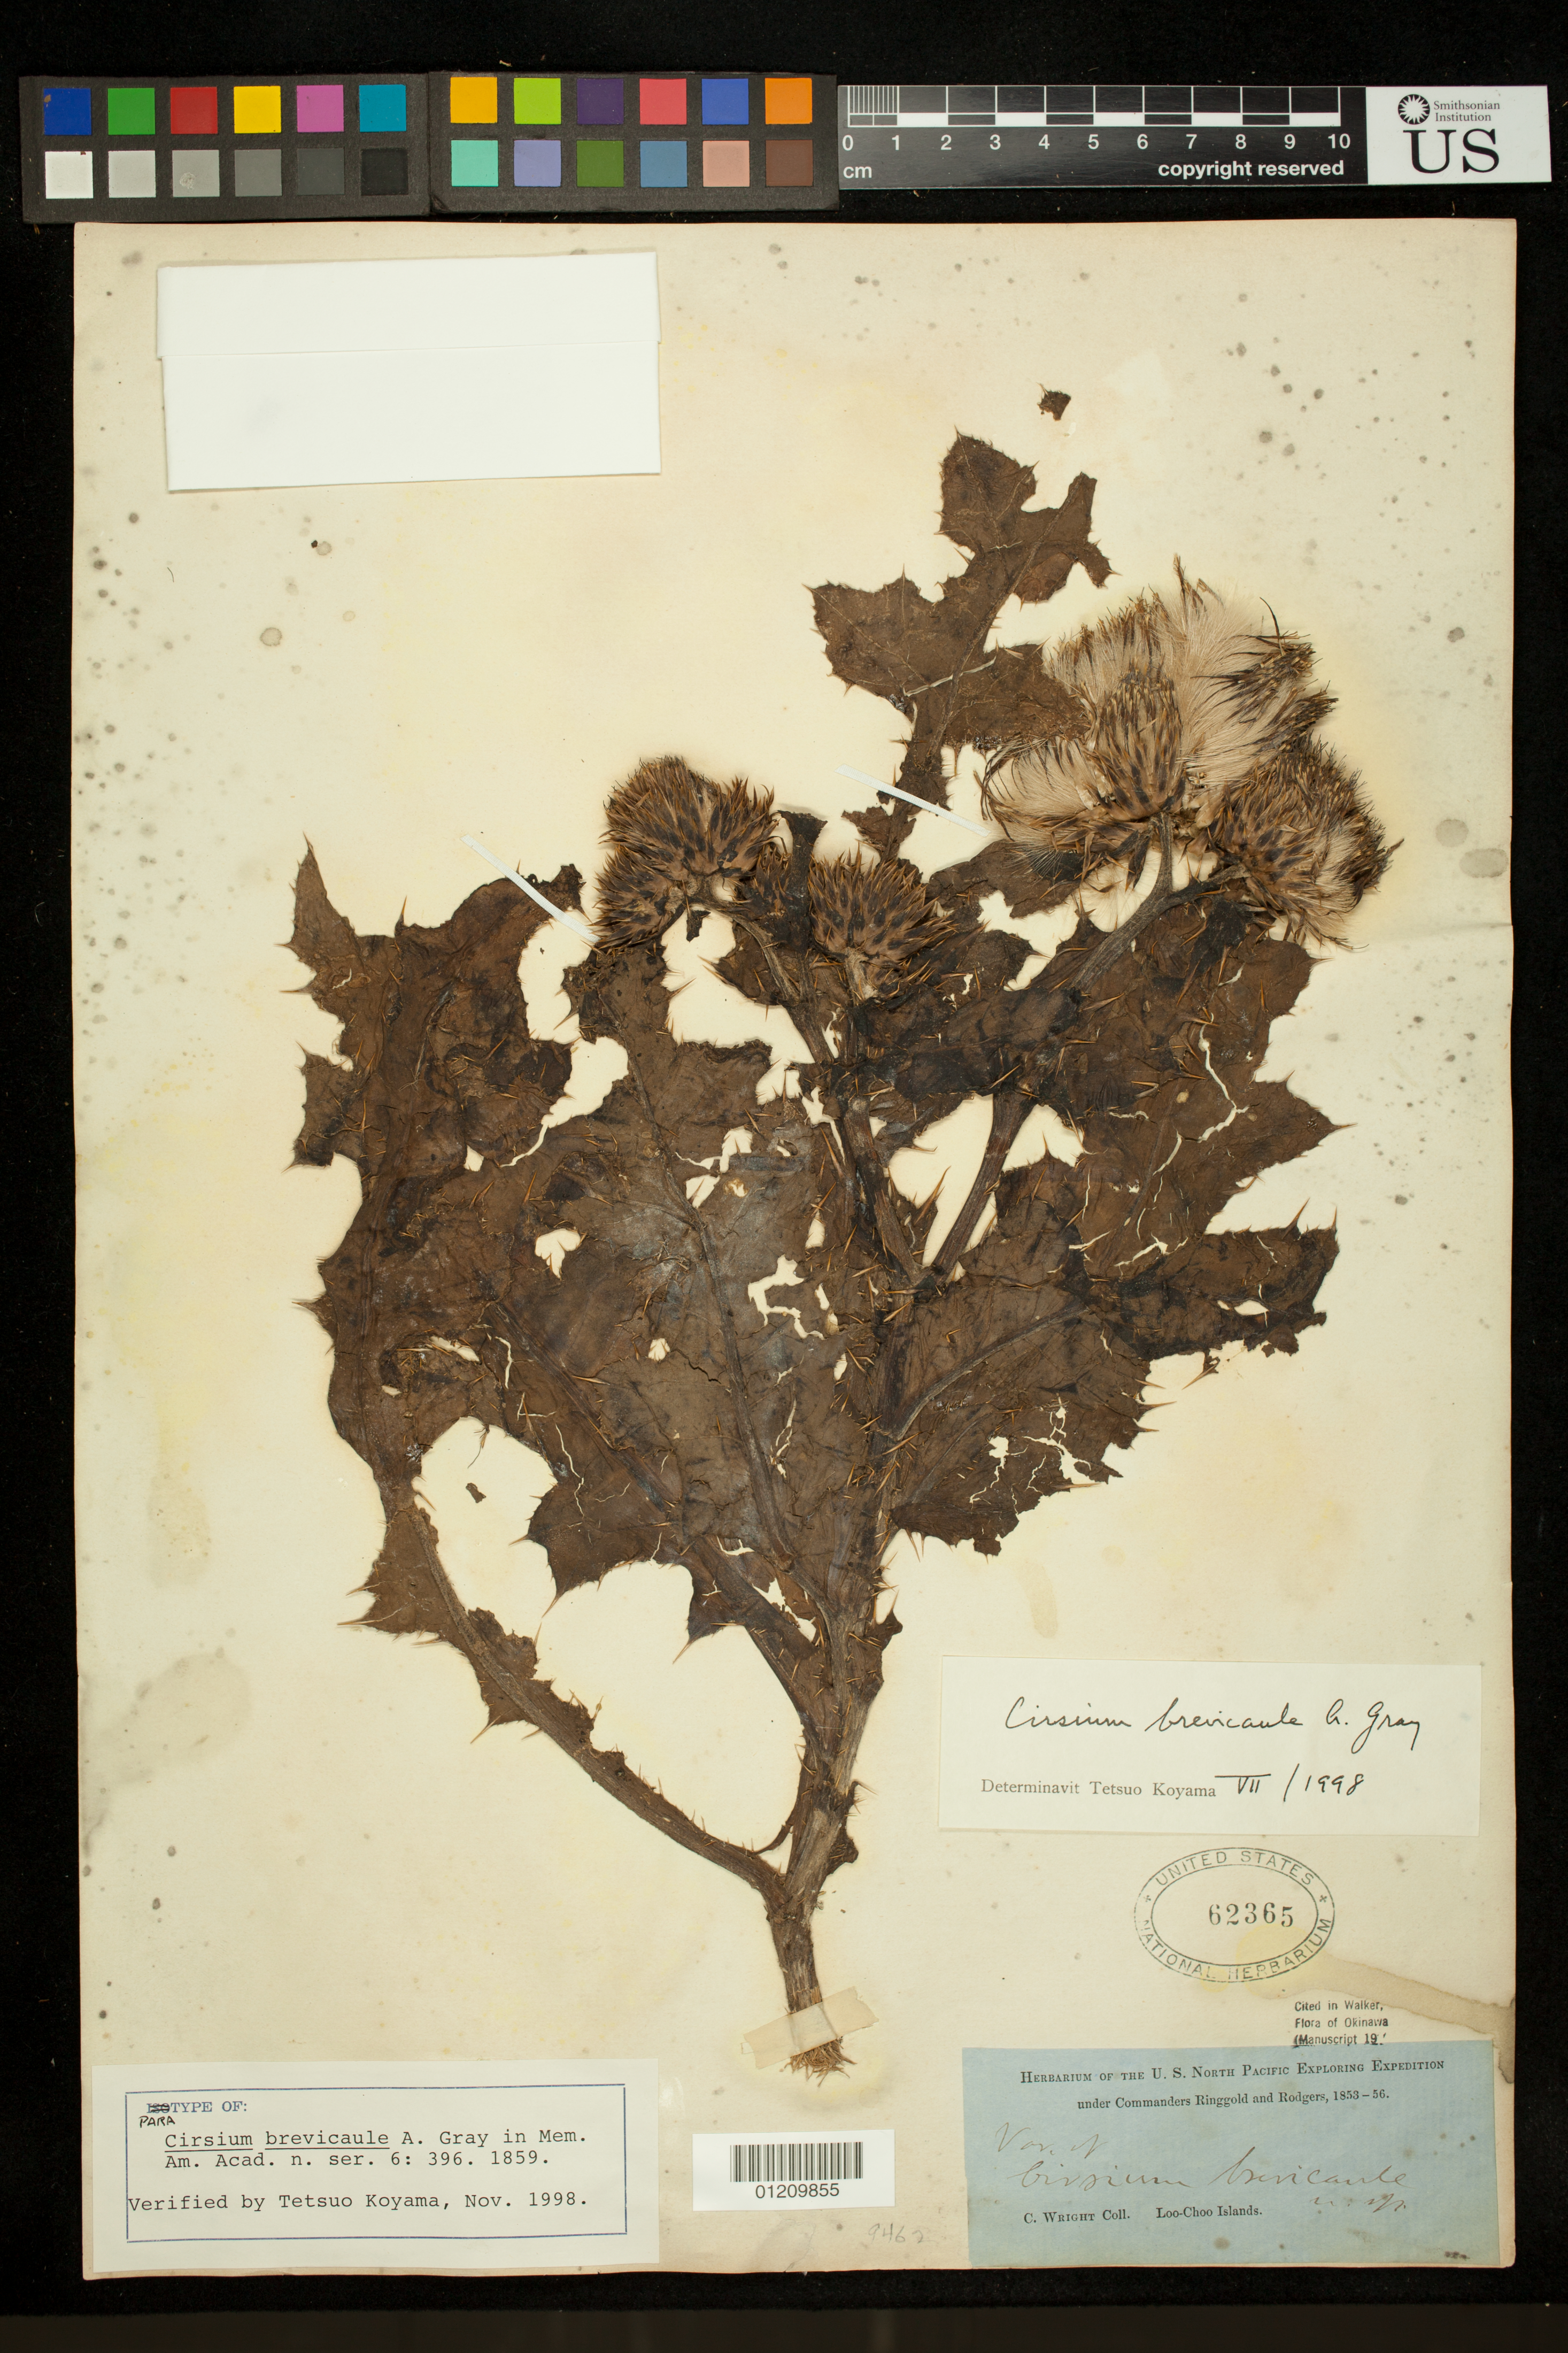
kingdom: Plantae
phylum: Tracheophyta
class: Magnoliopsida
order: Asterales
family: Asteraceae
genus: Cirsium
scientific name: Cirsium brevicaule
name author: A. Gray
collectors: C. Wright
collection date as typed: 1853 to -- --- 1856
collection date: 1853/1856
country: Japan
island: Ryukyu Islands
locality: Loo Choo Islands.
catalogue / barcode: US 62365